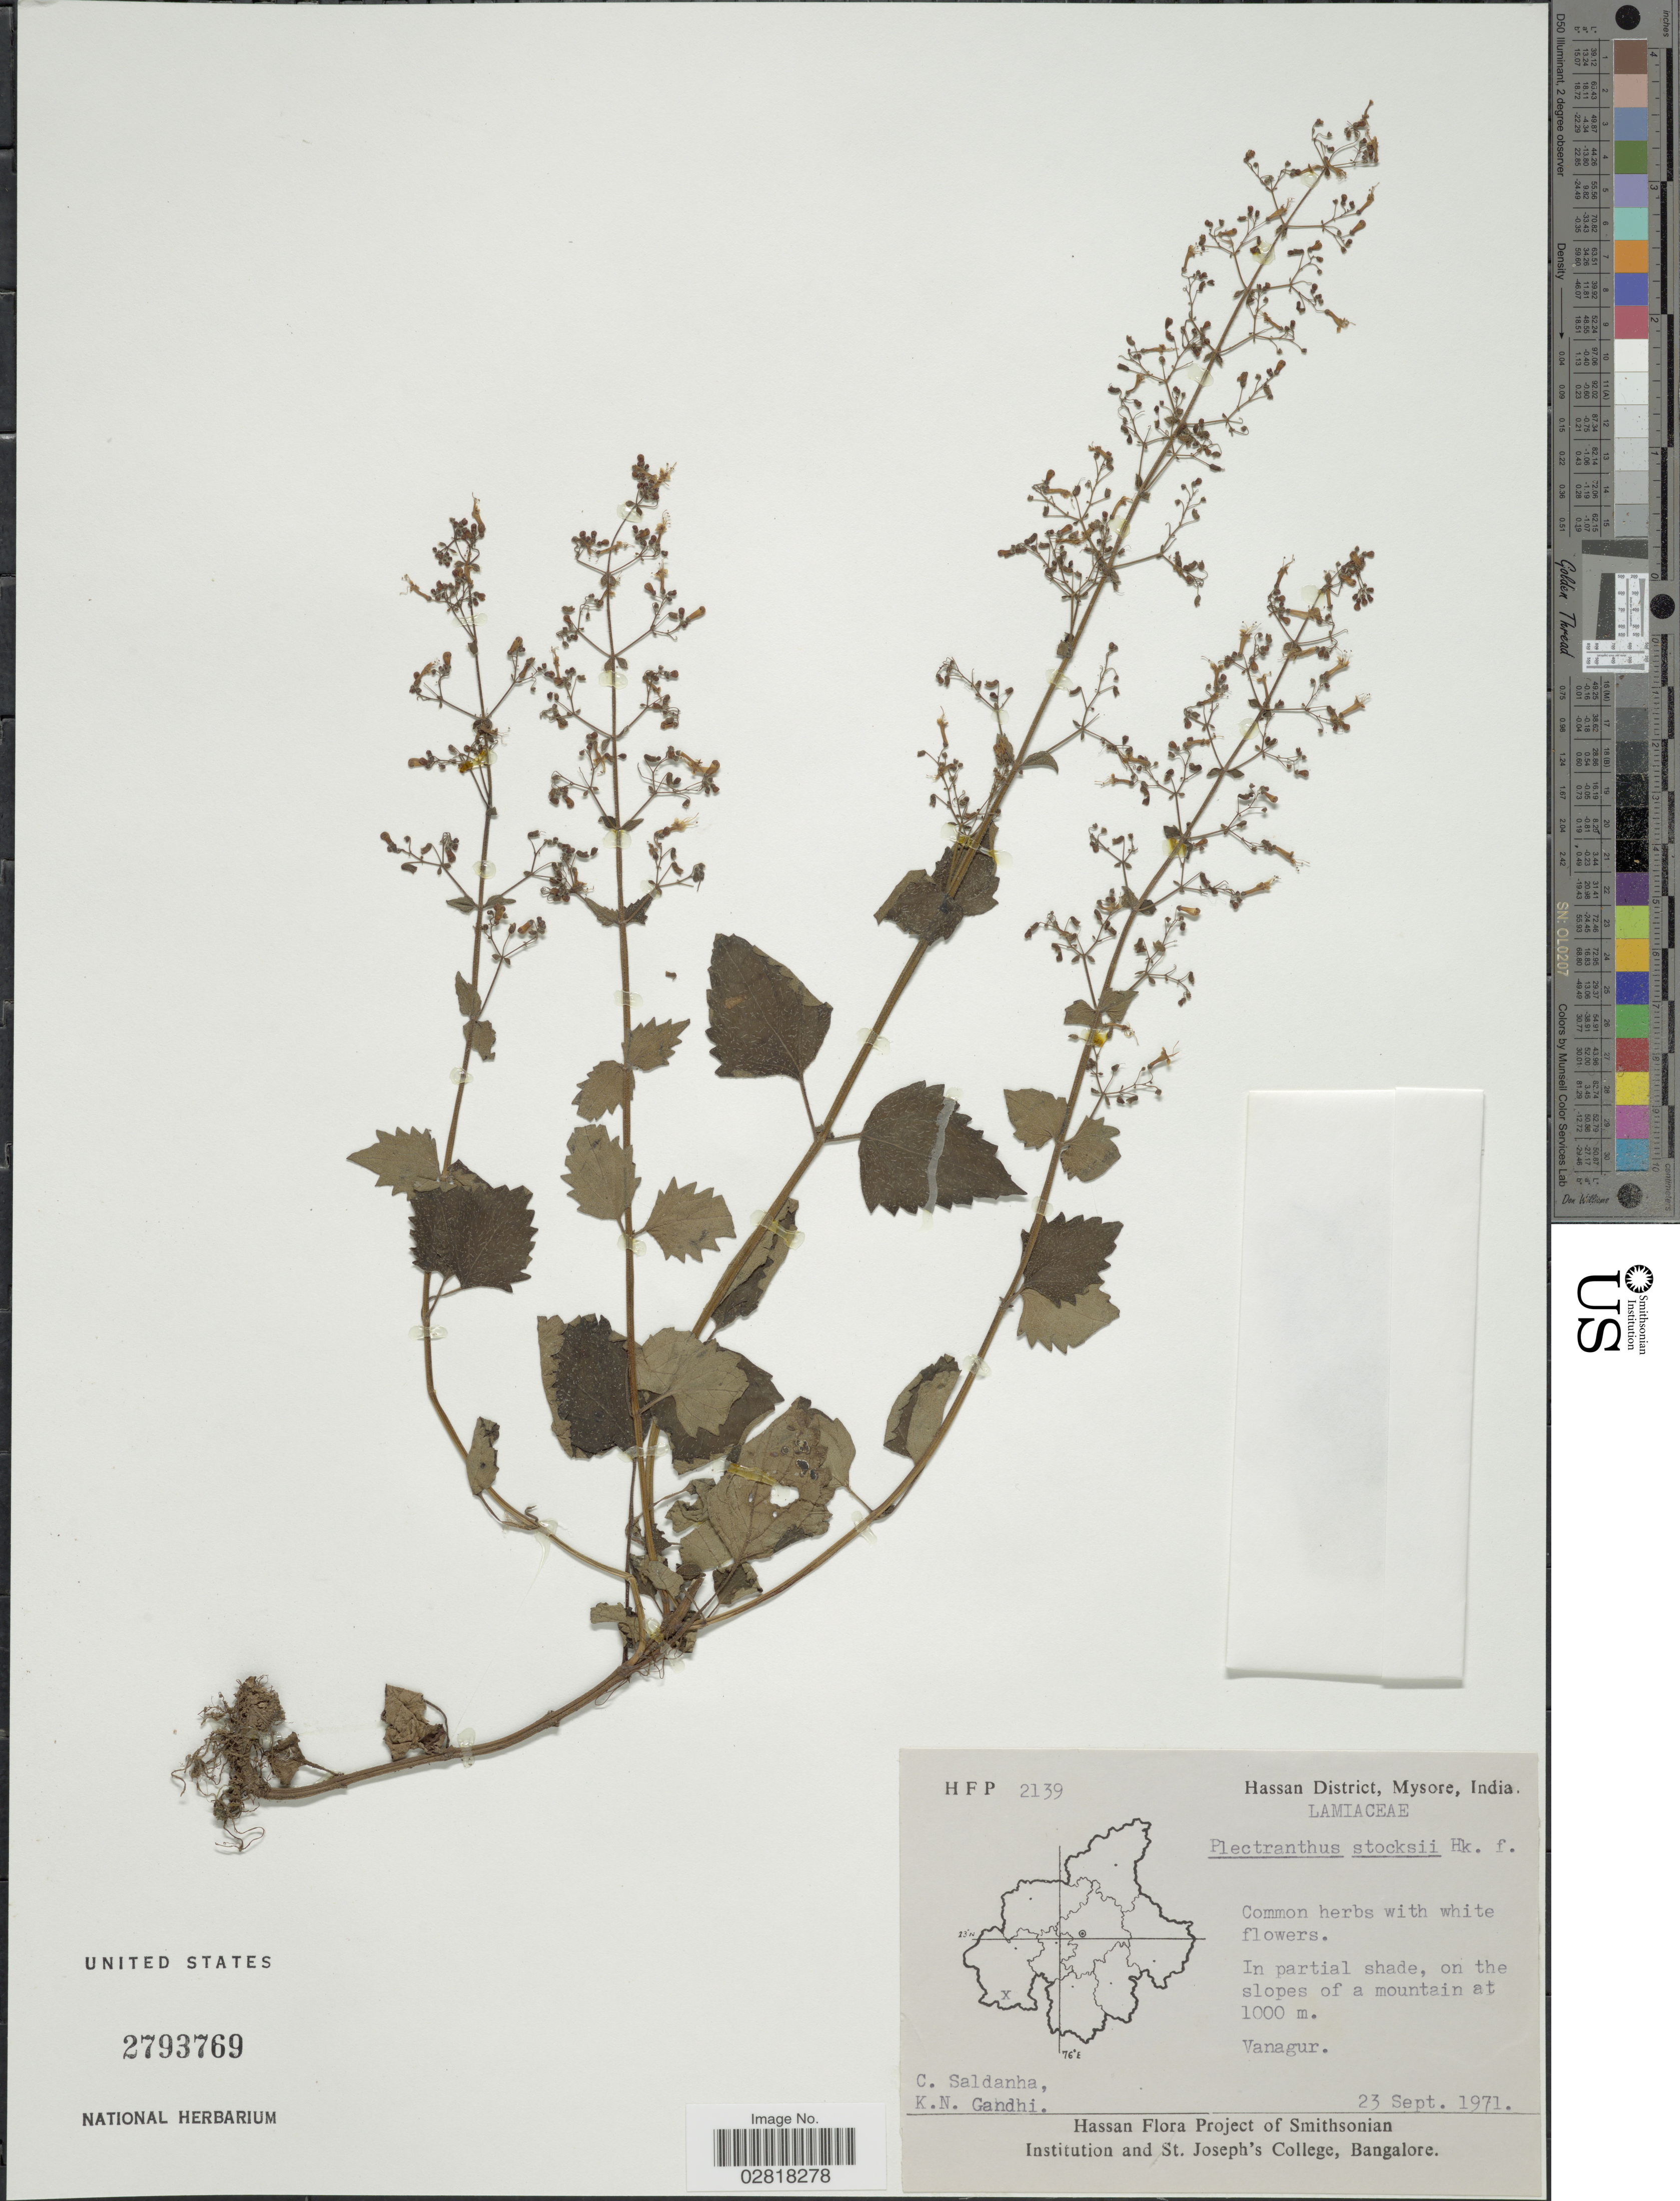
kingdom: Plantae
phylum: Tracheophyta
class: Magnoliopsida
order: Lamiales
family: Lamiaceae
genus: Plectranthus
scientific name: Plectranthus stocksii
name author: Hook. f.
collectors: C. Saldanha & K. N. Gandhi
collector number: HFP2139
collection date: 1971-09-23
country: India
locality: Hassan District, Mysore, Vanagur.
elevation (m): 1000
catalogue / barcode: US 2793769